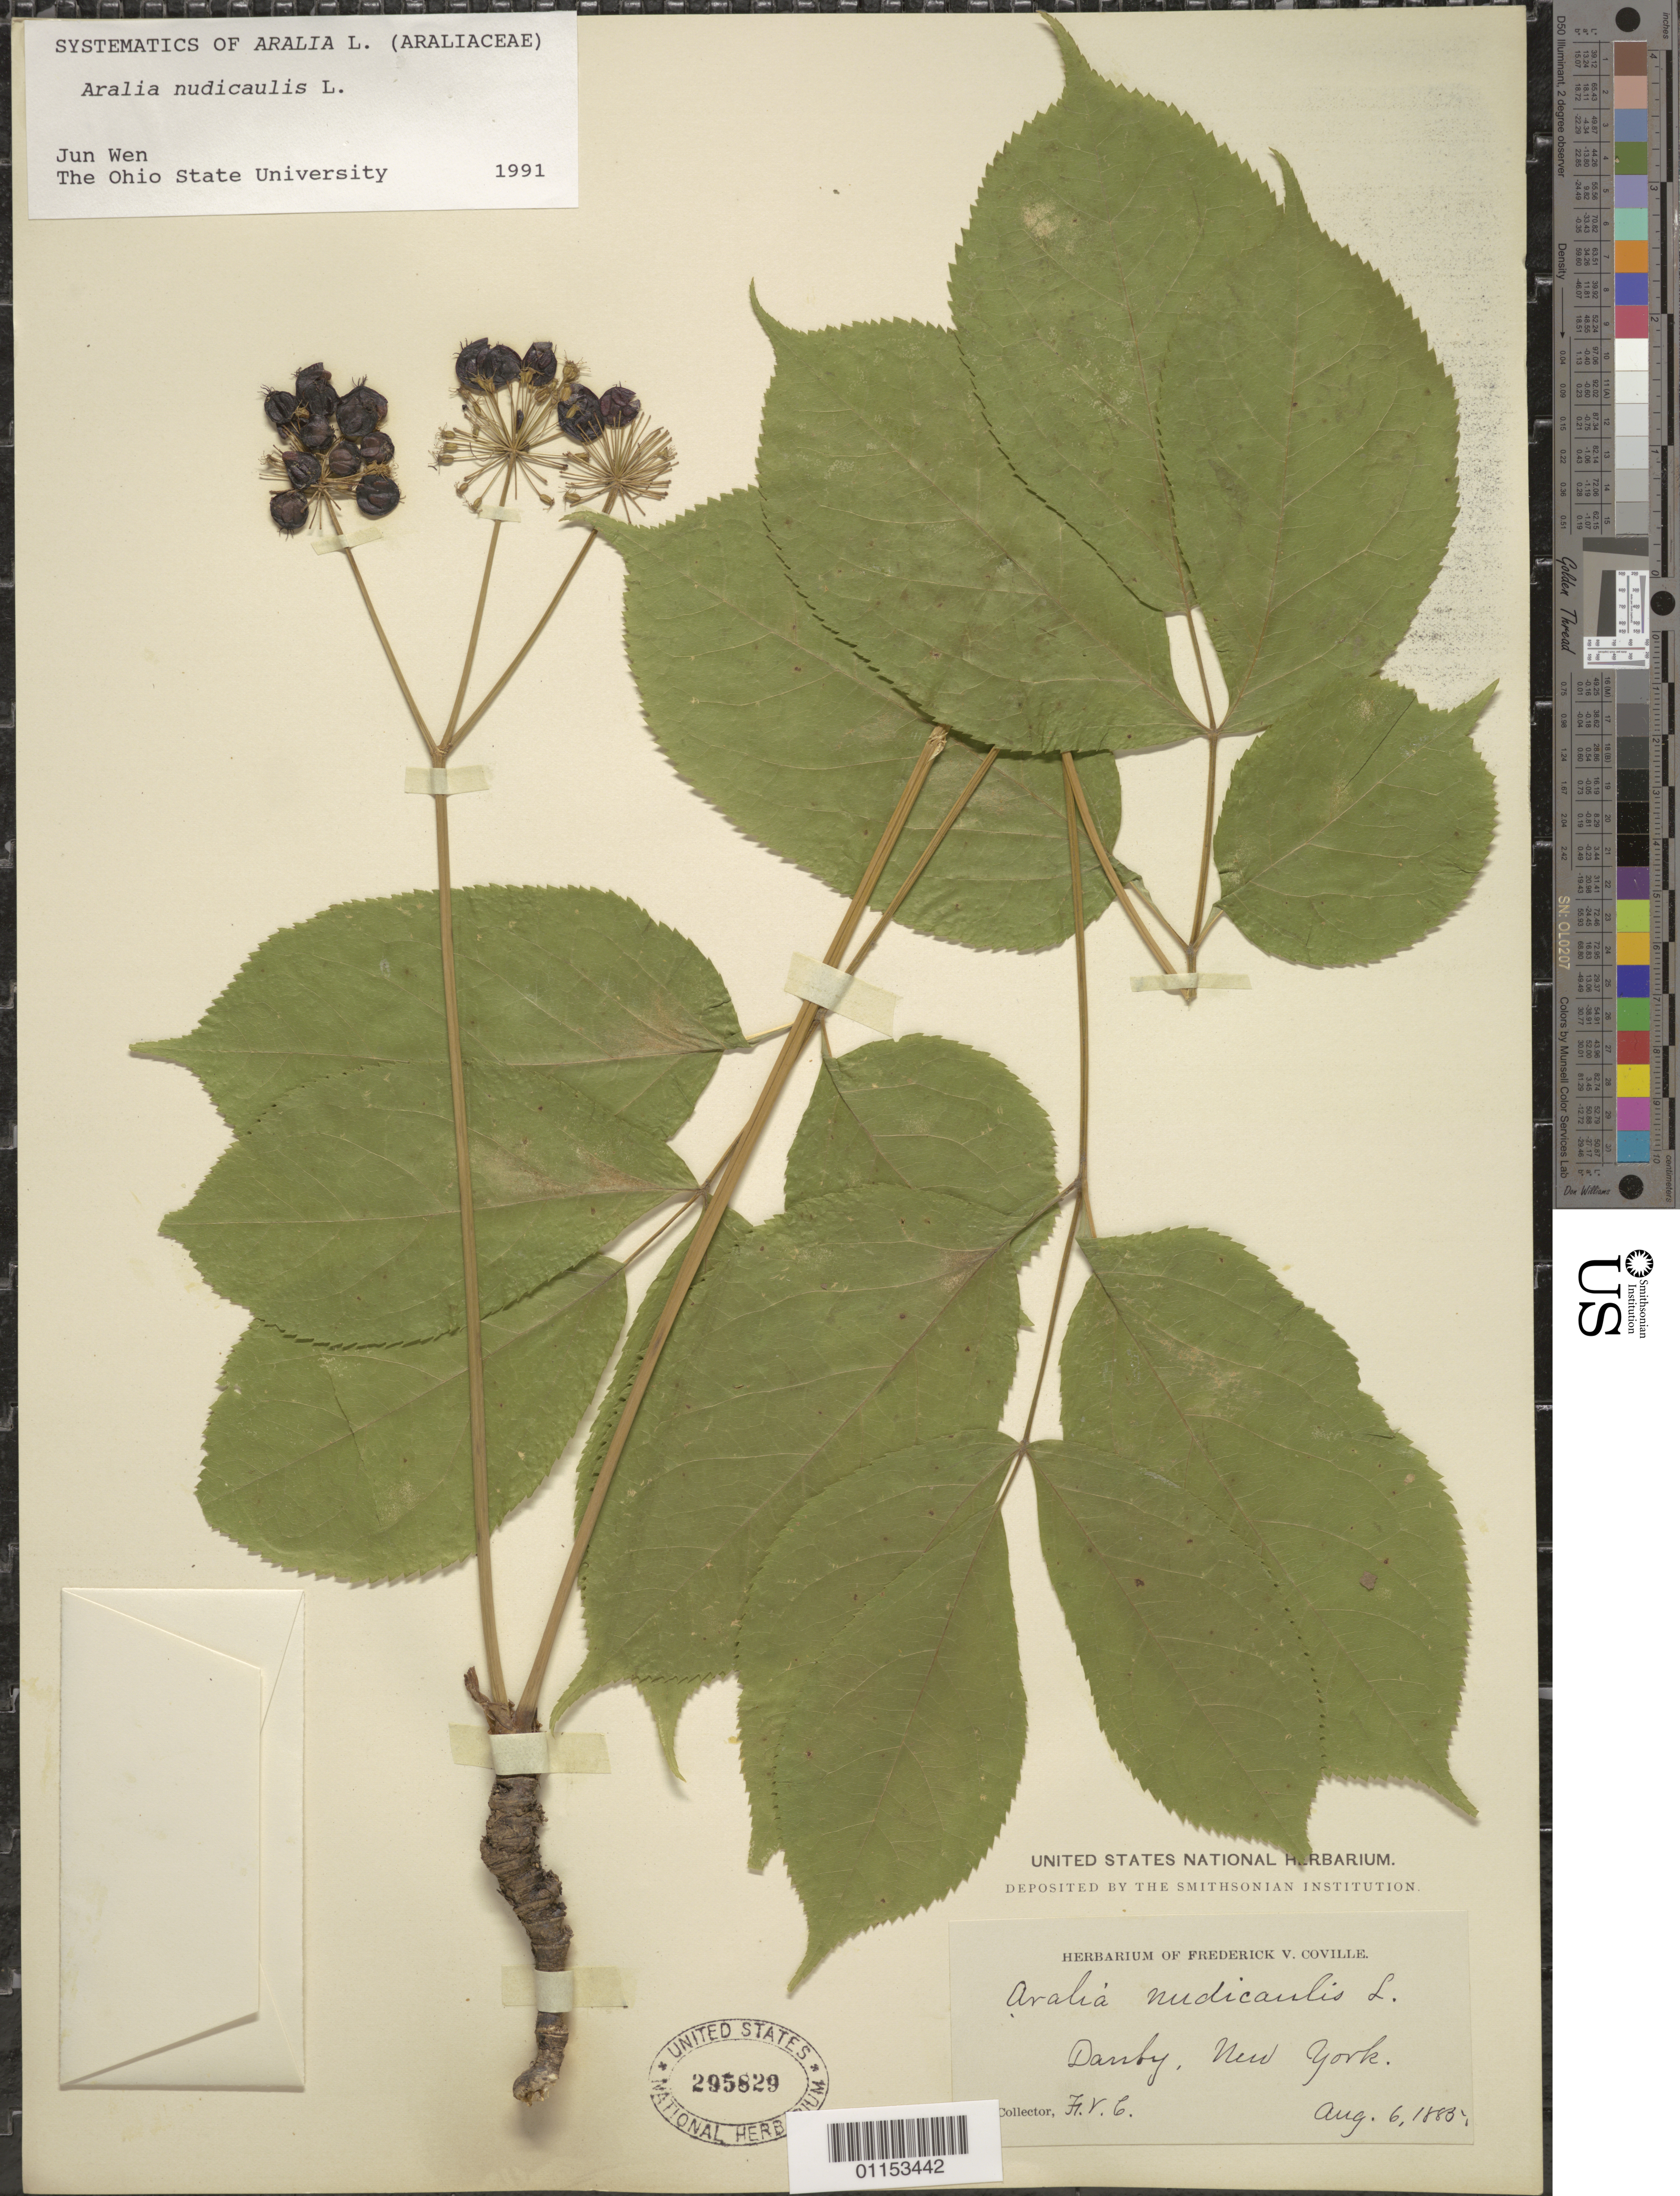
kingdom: Plantae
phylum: Tracheophyta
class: Magnoliopsida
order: Apiales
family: Araliaceae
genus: Aralia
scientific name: Aralia nudicaulis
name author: L.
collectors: F. V. Coville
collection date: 1885-08-06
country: United States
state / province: New York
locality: Danby.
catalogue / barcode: US 295829